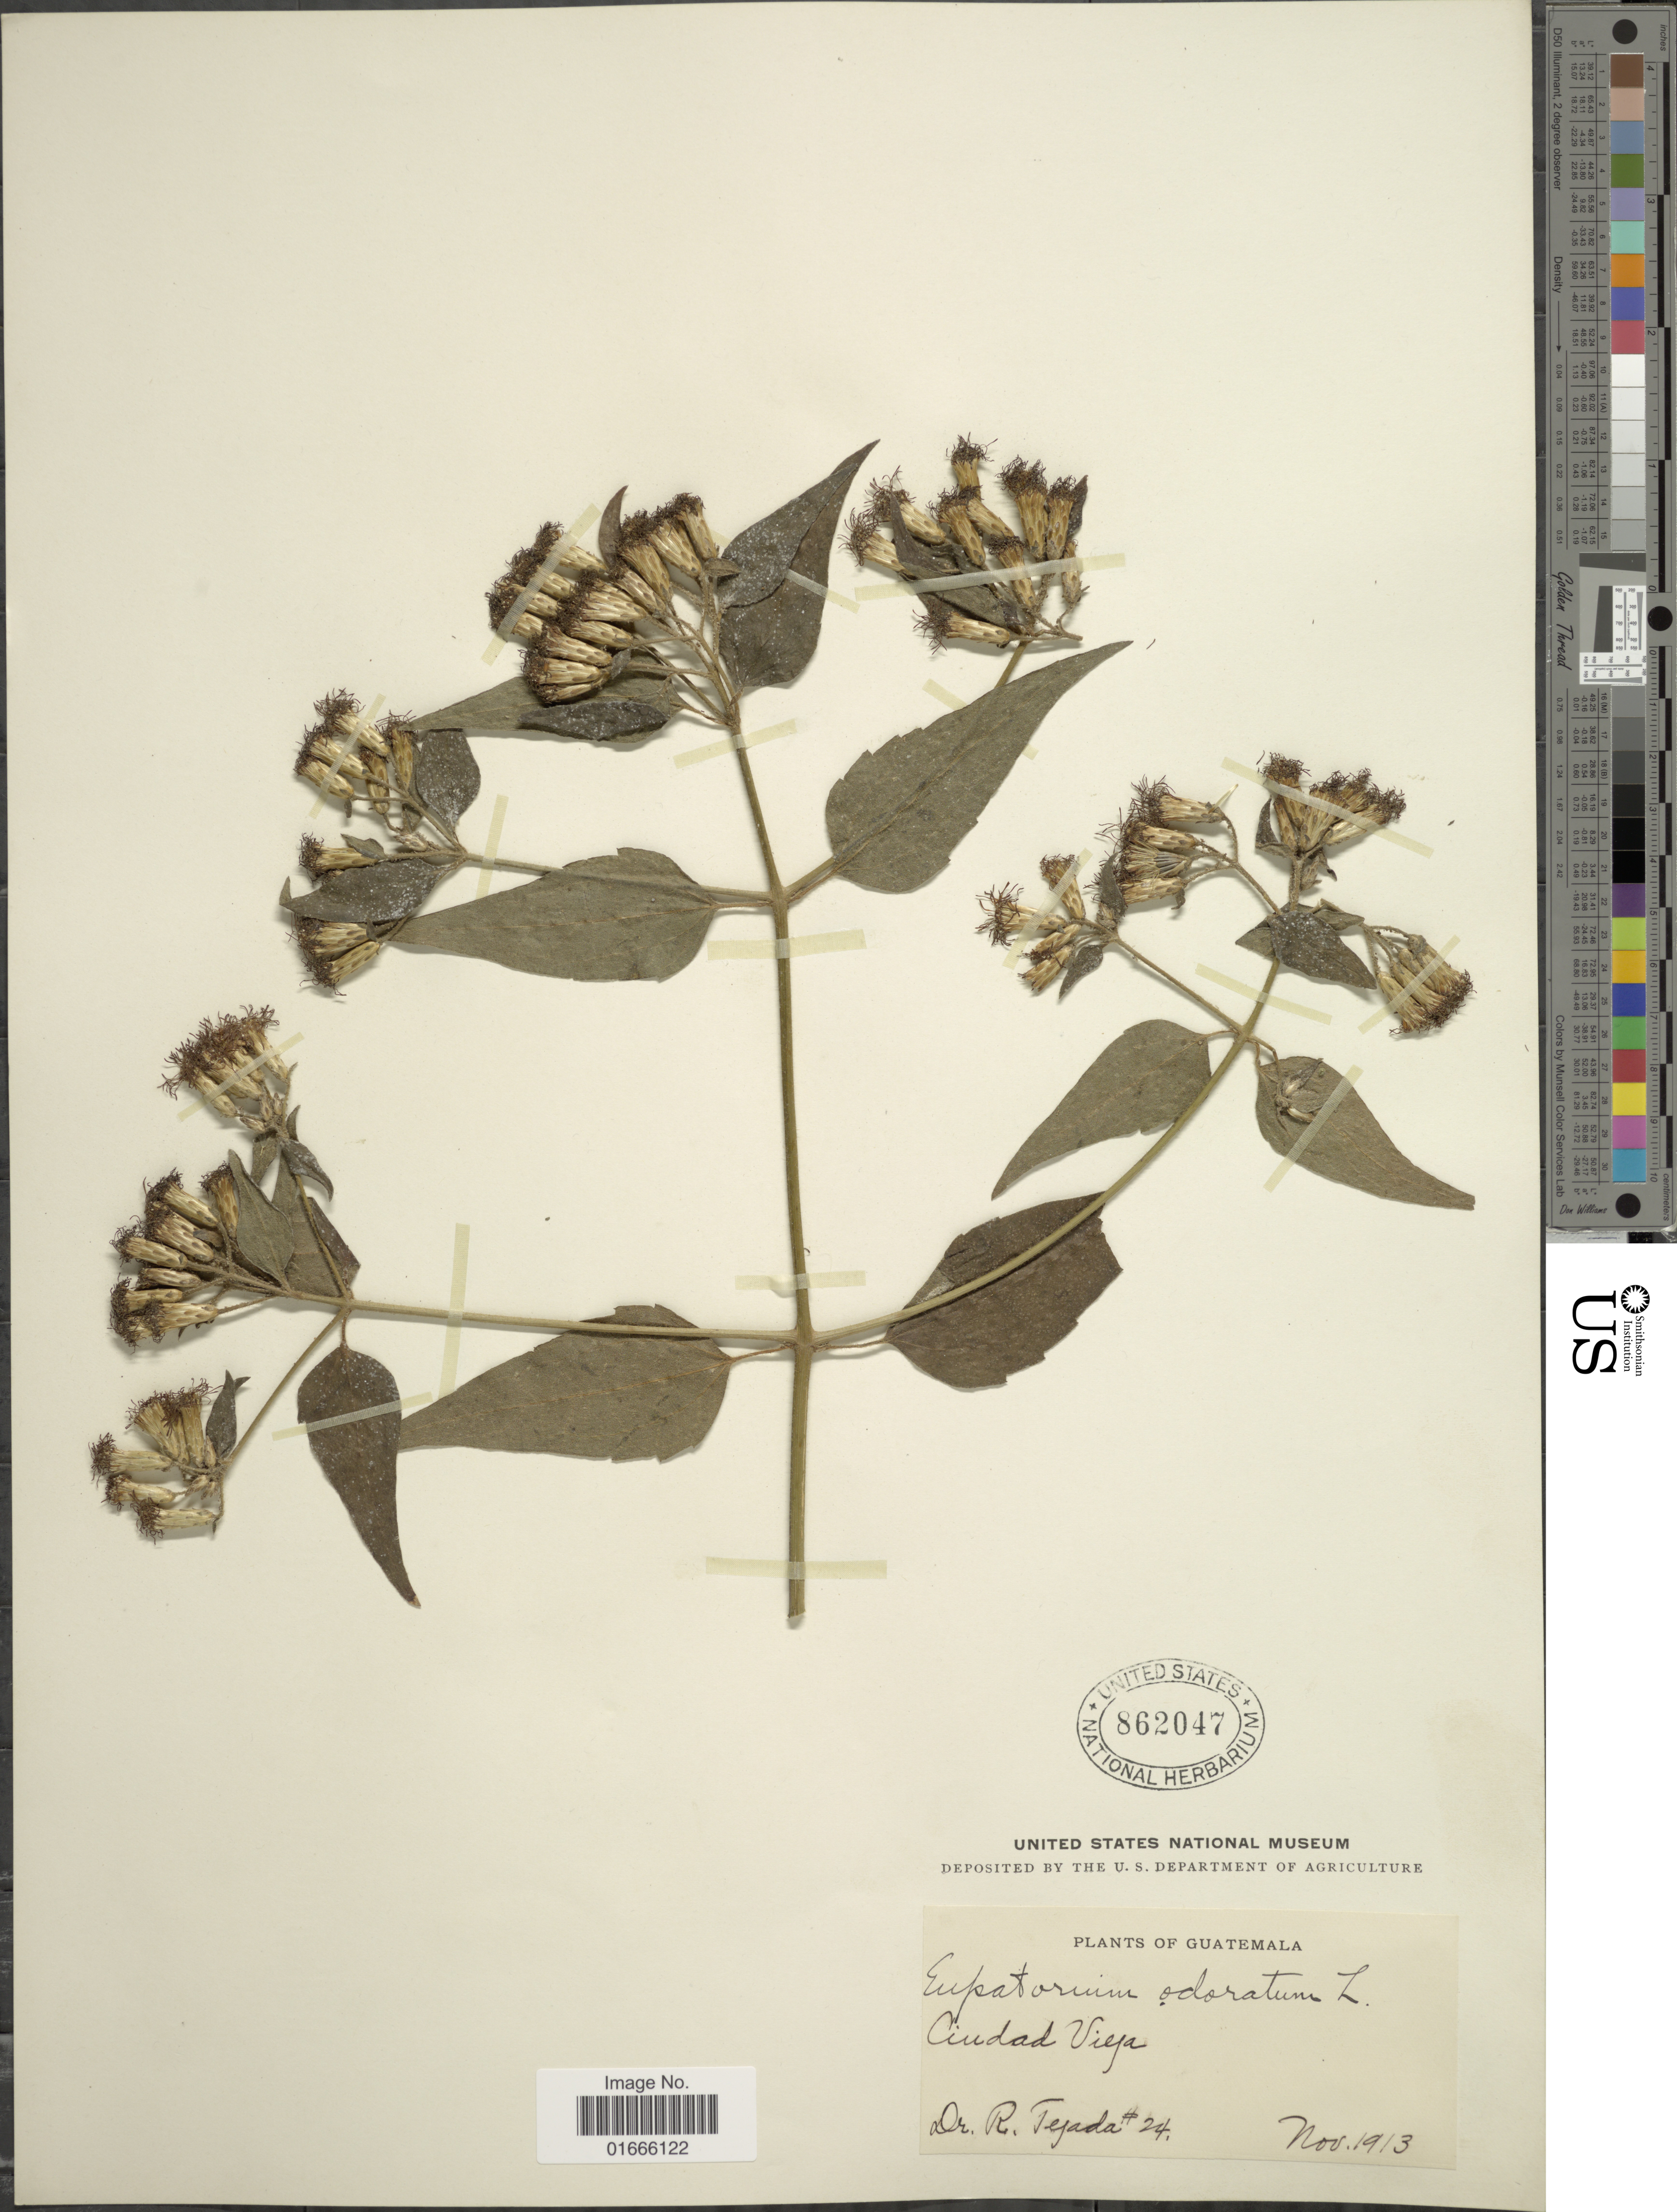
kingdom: Plantae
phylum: Tracheophyta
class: Magnoliopsida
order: Asterales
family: Asteraceae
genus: Chromolaena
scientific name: Chromolaena odorata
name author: (L.) R.M. King & H. Rob.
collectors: R. Tejada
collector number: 24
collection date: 1913-11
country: Guatemala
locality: Ciudad Vieja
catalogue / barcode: US 862047